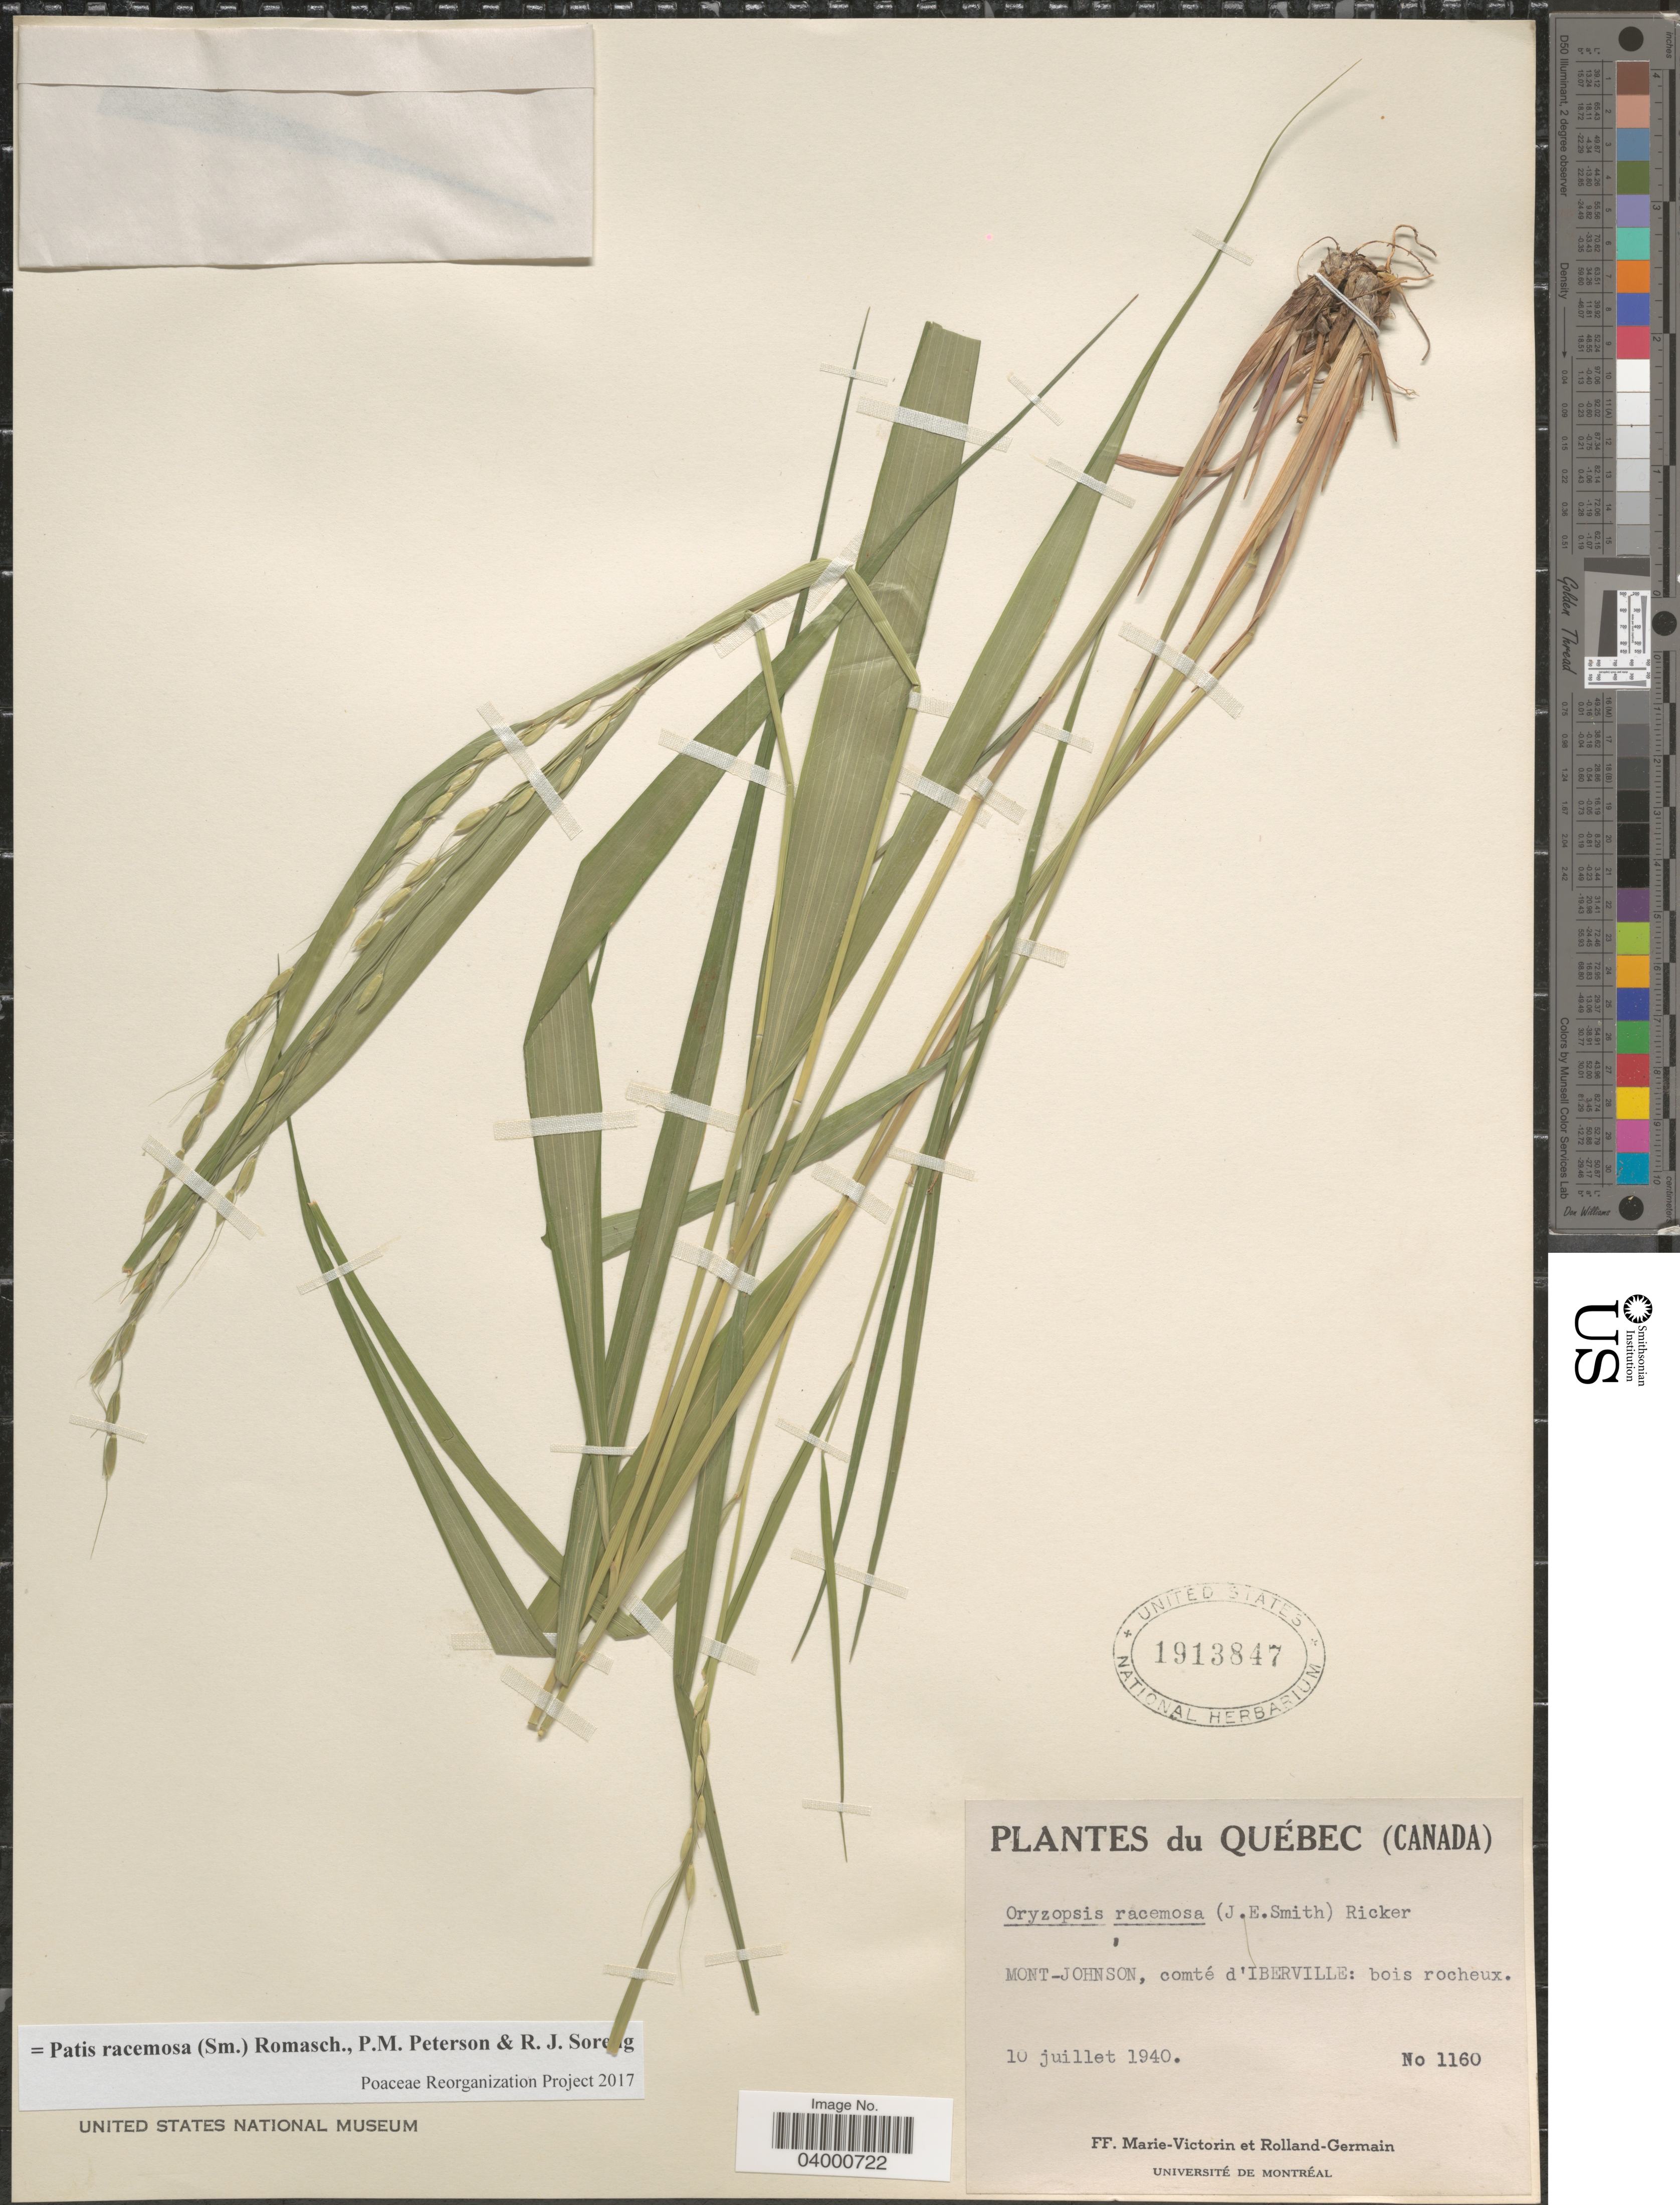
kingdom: Plantae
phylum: Tracheophyta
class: Liliopsida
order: Poales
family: Poaceae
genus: Patis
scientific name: Patis racemosa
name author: (Sm.) Romasch. et al.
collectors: F. Marie-Victorin & Rolland-Germain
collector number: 1160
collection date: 1940-07-10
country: Canada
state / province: Quebec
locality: Mont-Johnson, comté d' Iberville: bois rocheux.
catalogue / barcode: US 1913847